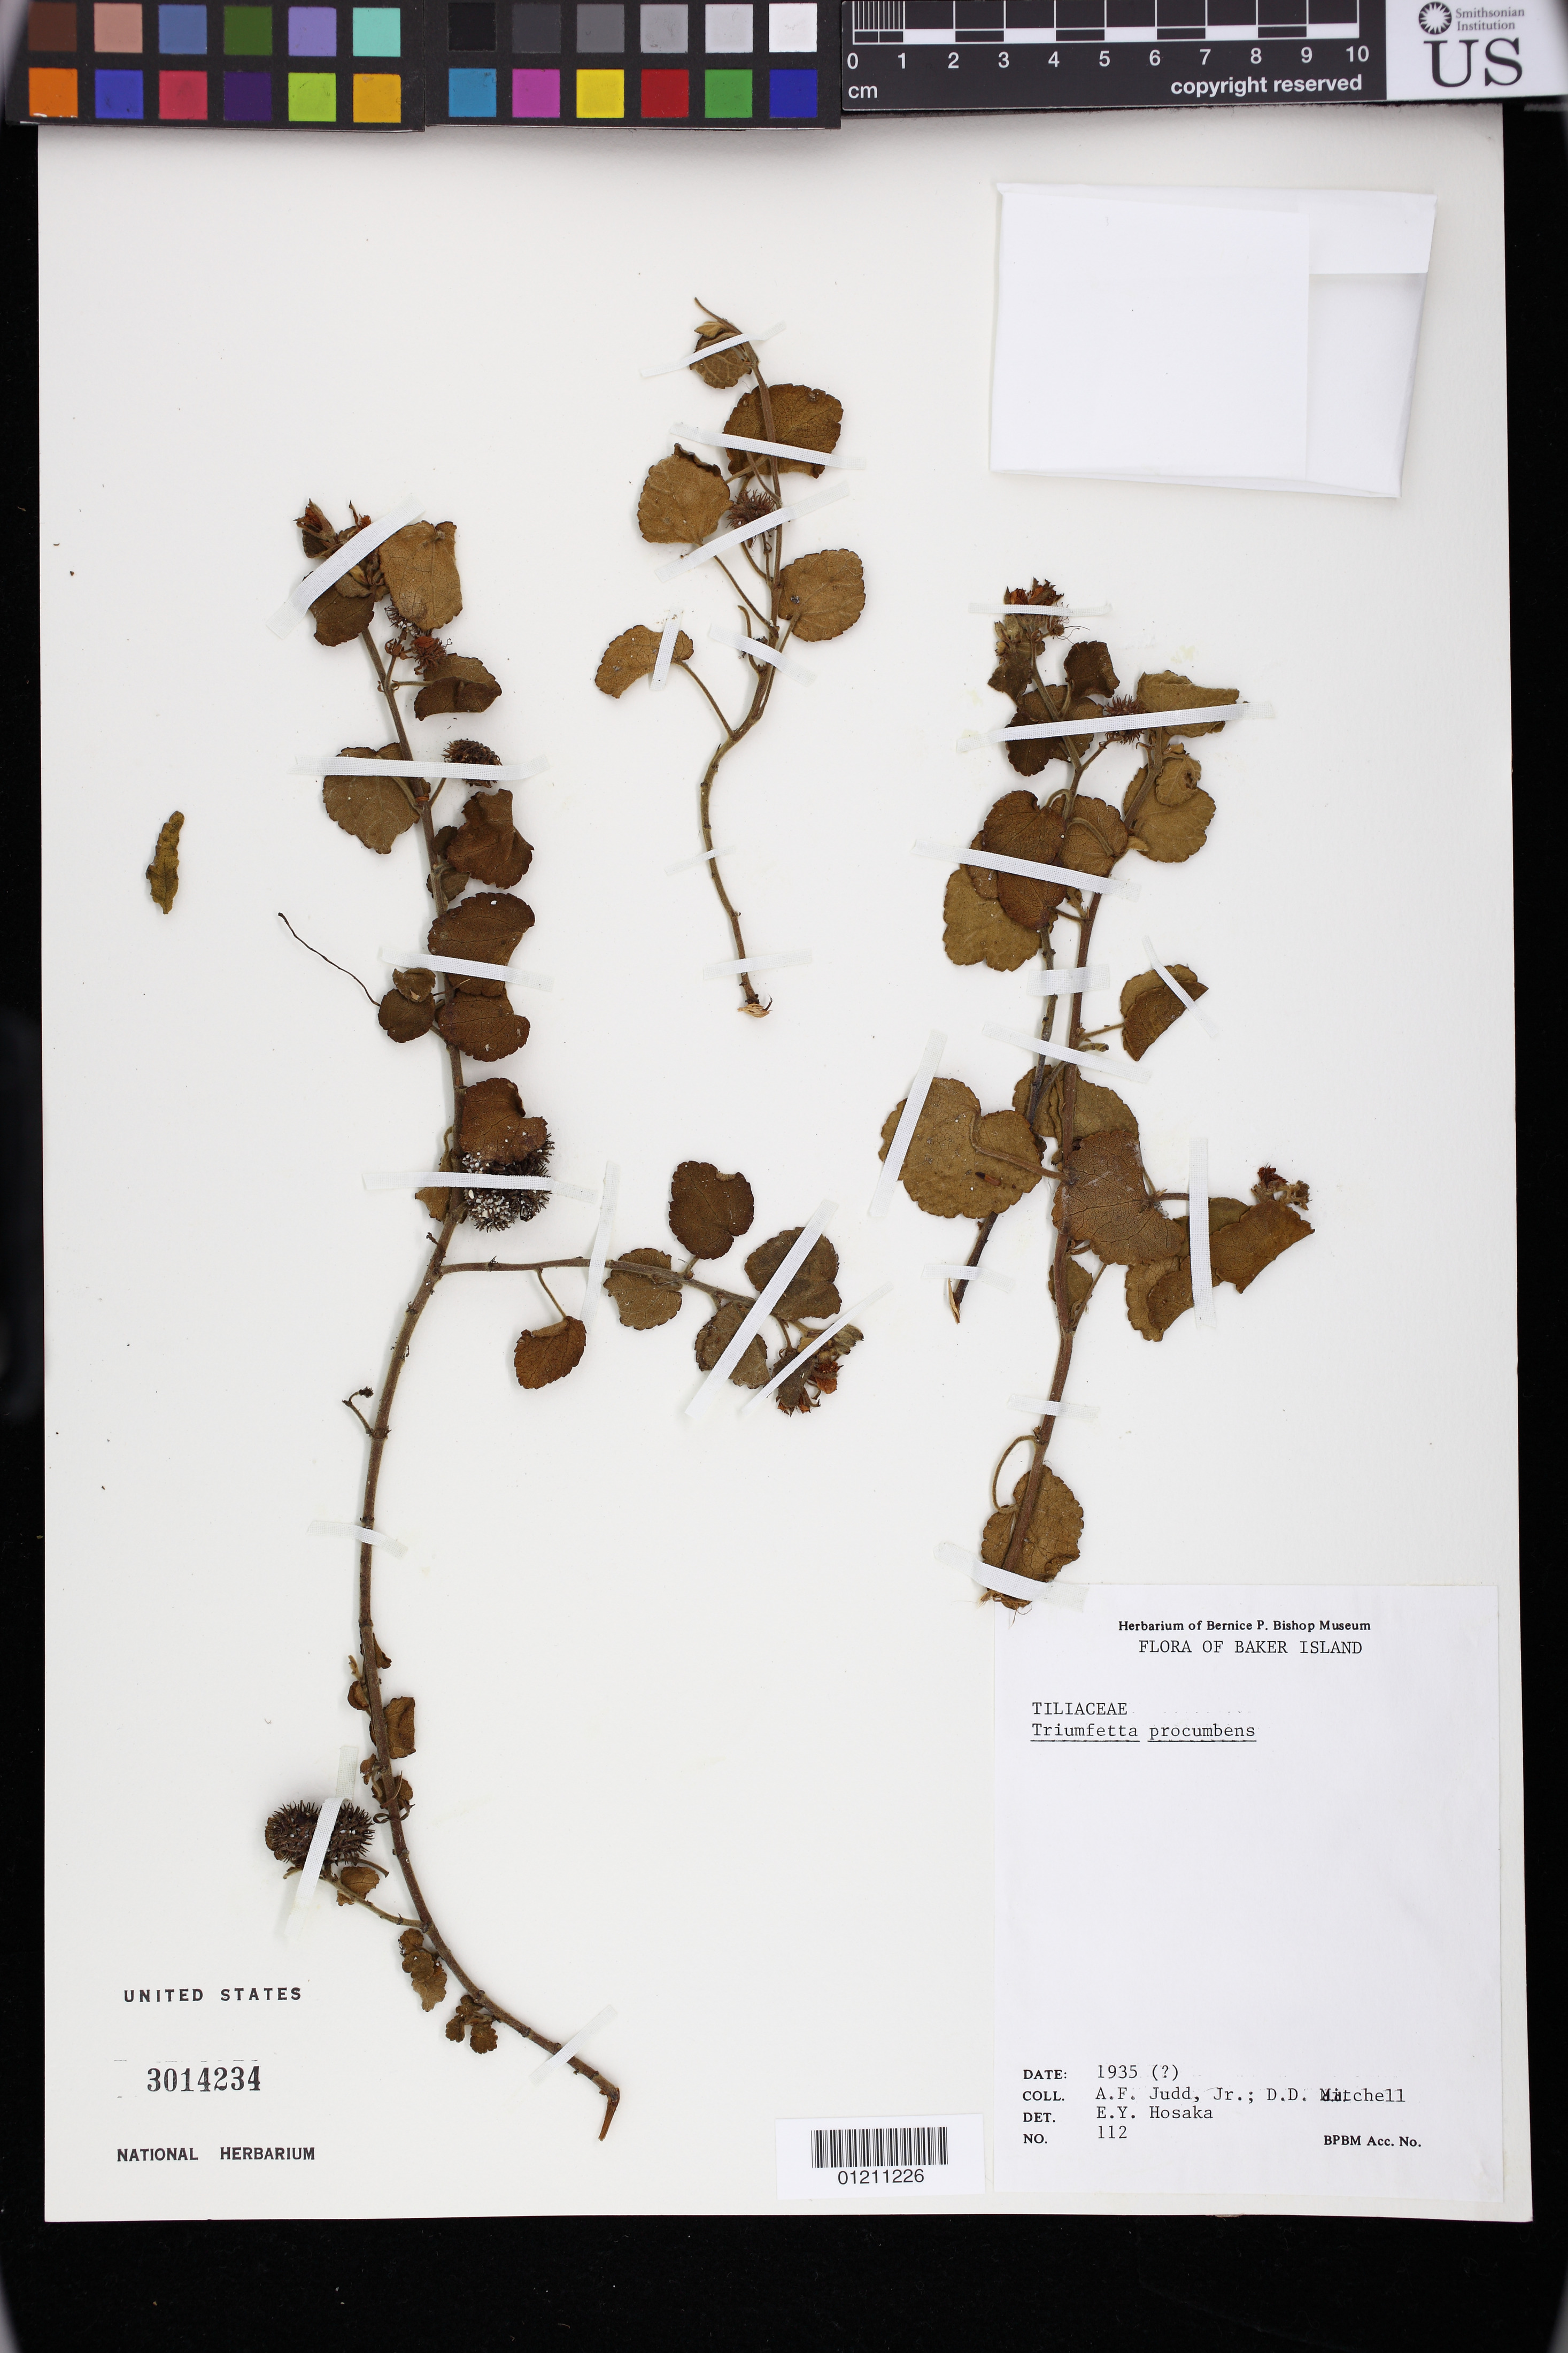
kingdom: Plantae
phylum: Tracheophyta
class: Magnoliopsida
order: Malvales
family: Malvaceae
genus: Triumfetta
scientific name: Triumfetta procumbens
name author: G. Forst.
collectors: A. Judd & D. D. Mitchell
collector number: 112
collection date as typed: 1935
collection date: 1935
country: U.S. Administered Pacific Islands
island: Baker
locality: Baker Island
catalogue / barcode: US 3014234